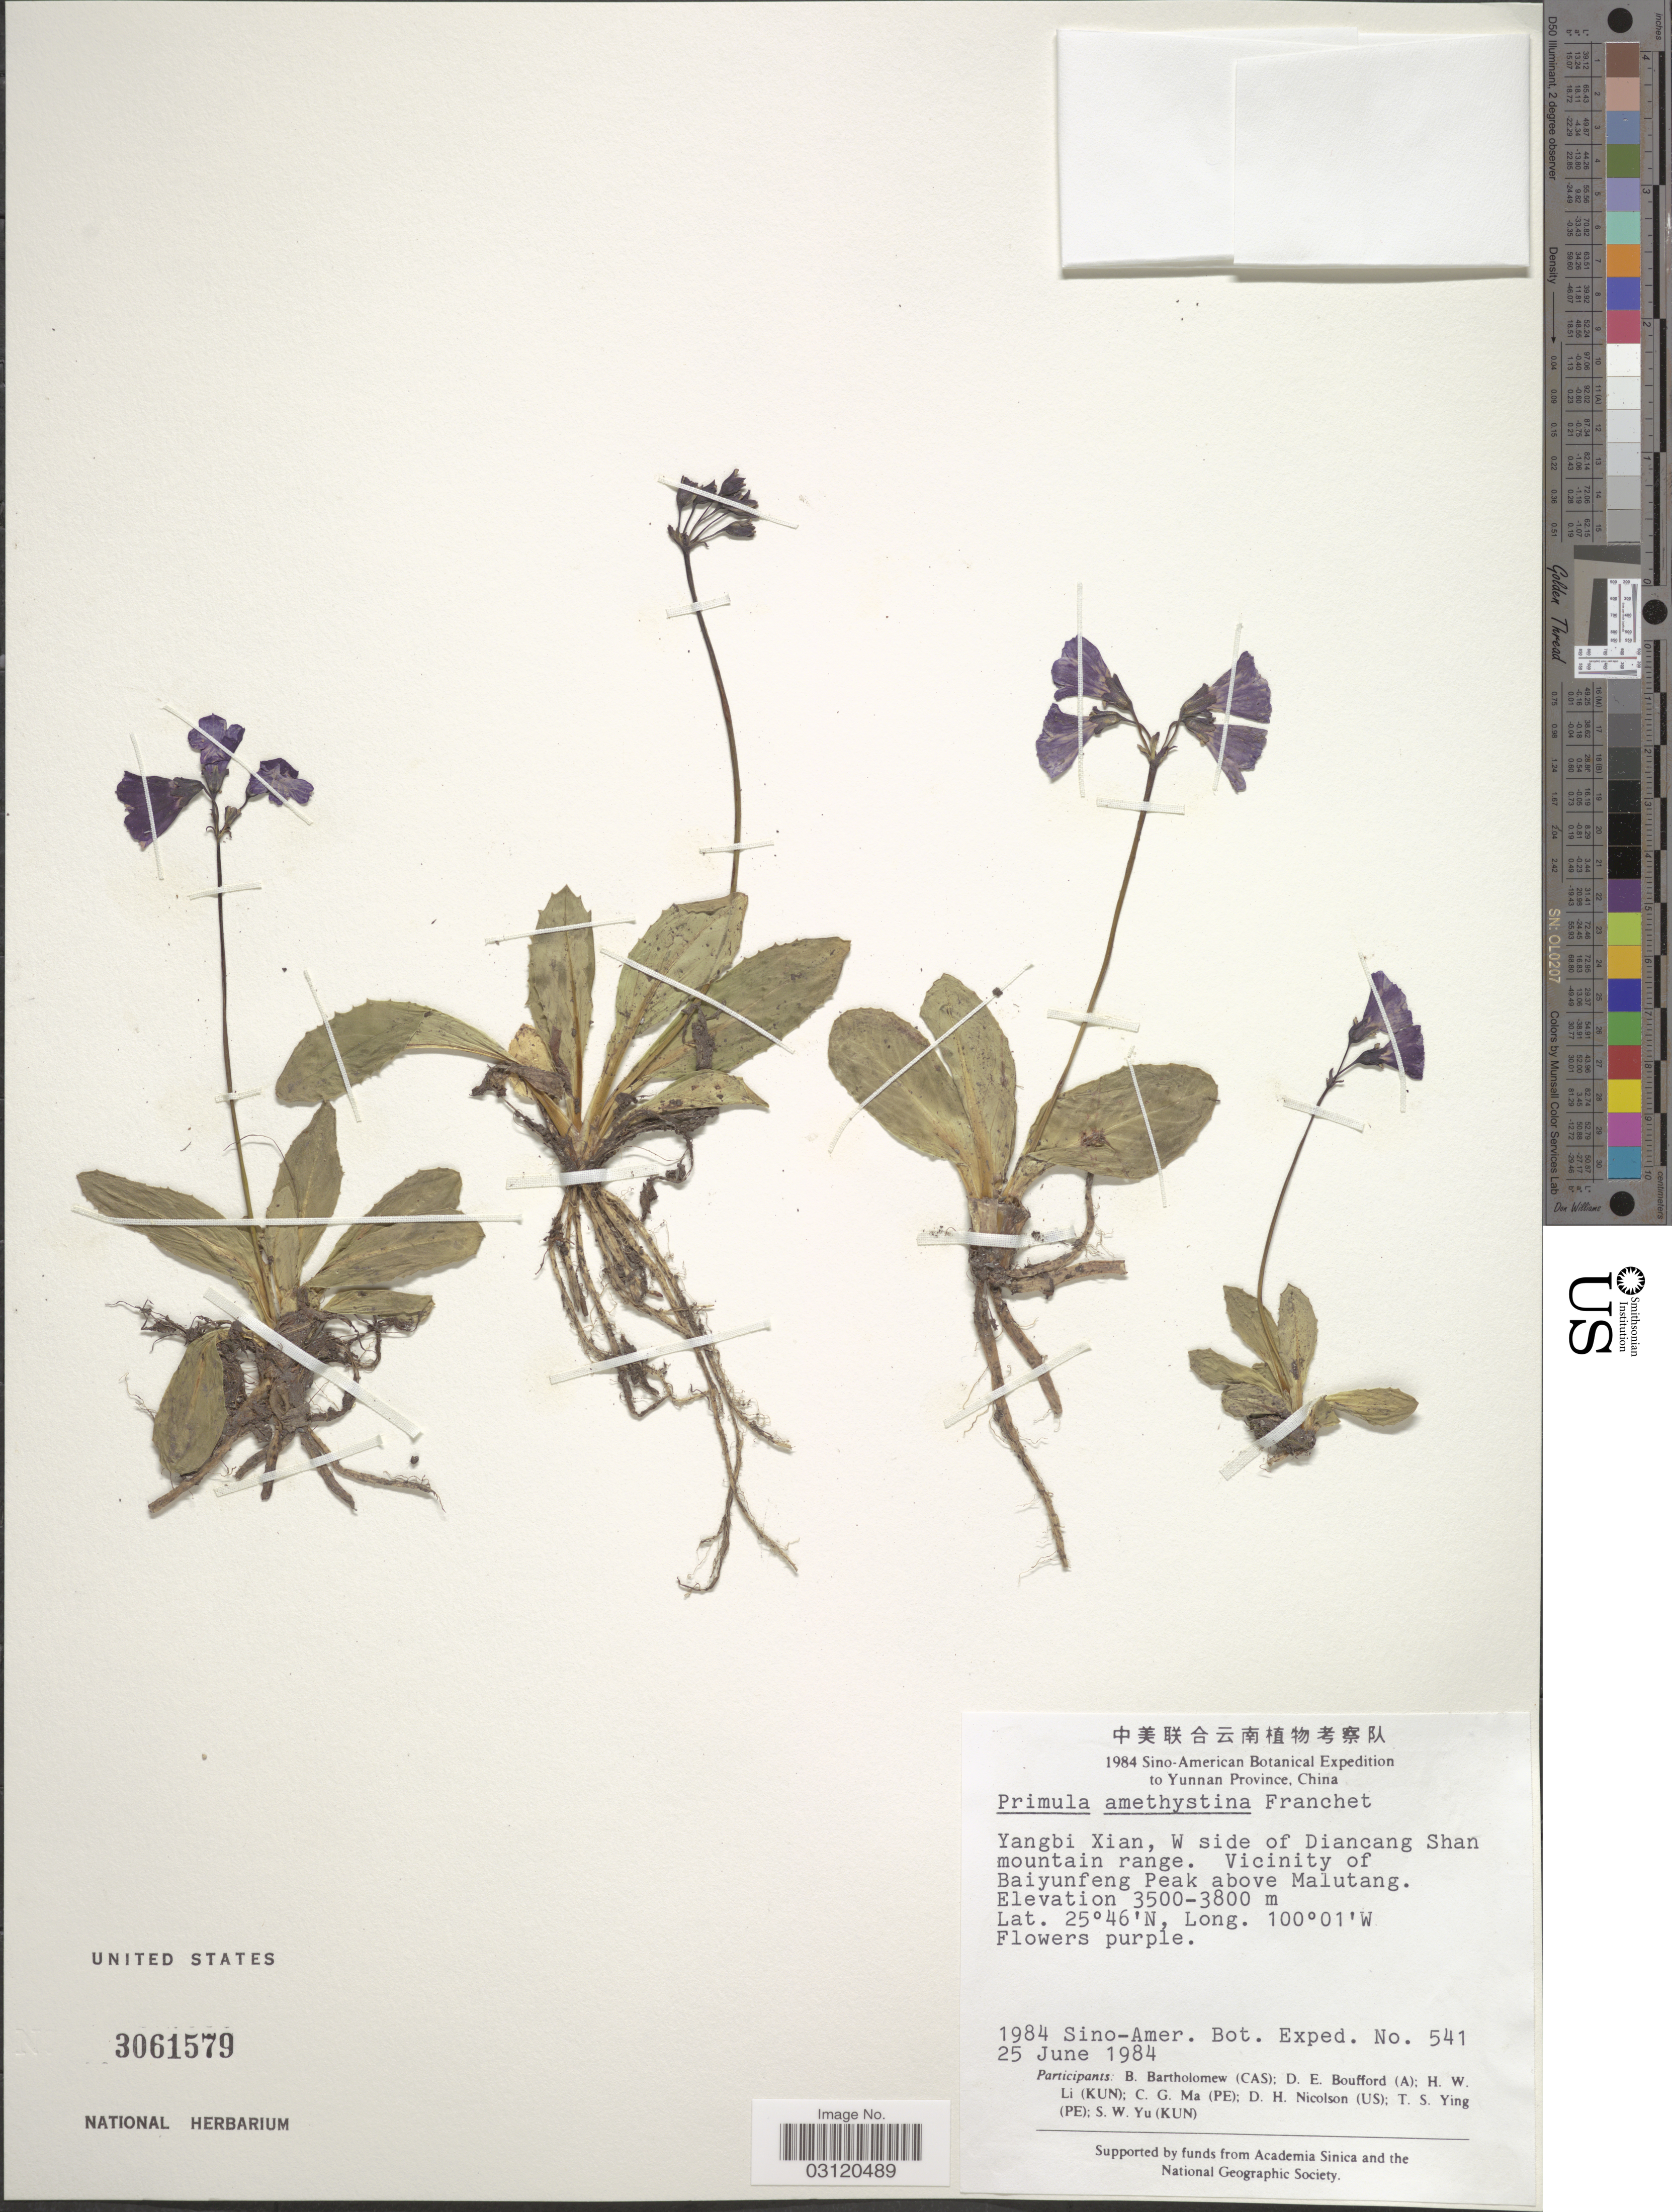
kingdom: Plantae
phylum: Tracheophyta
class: Magnoliopsida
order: Ericales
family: Primulaceae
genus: Primula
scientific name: Primula amethystina subsp. amethystina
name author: Franch.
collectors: Sino-Amer. Bot. Exped. 1984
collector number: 541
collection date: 1984-06-25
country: China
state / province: Yunnan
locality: Yunnan Province. Yangbi Xian, W side of Diancang Shan mountain range. Vicinity of Baiyunfeng Peak above Malutang.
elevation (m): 3500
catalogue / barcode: US 3061579